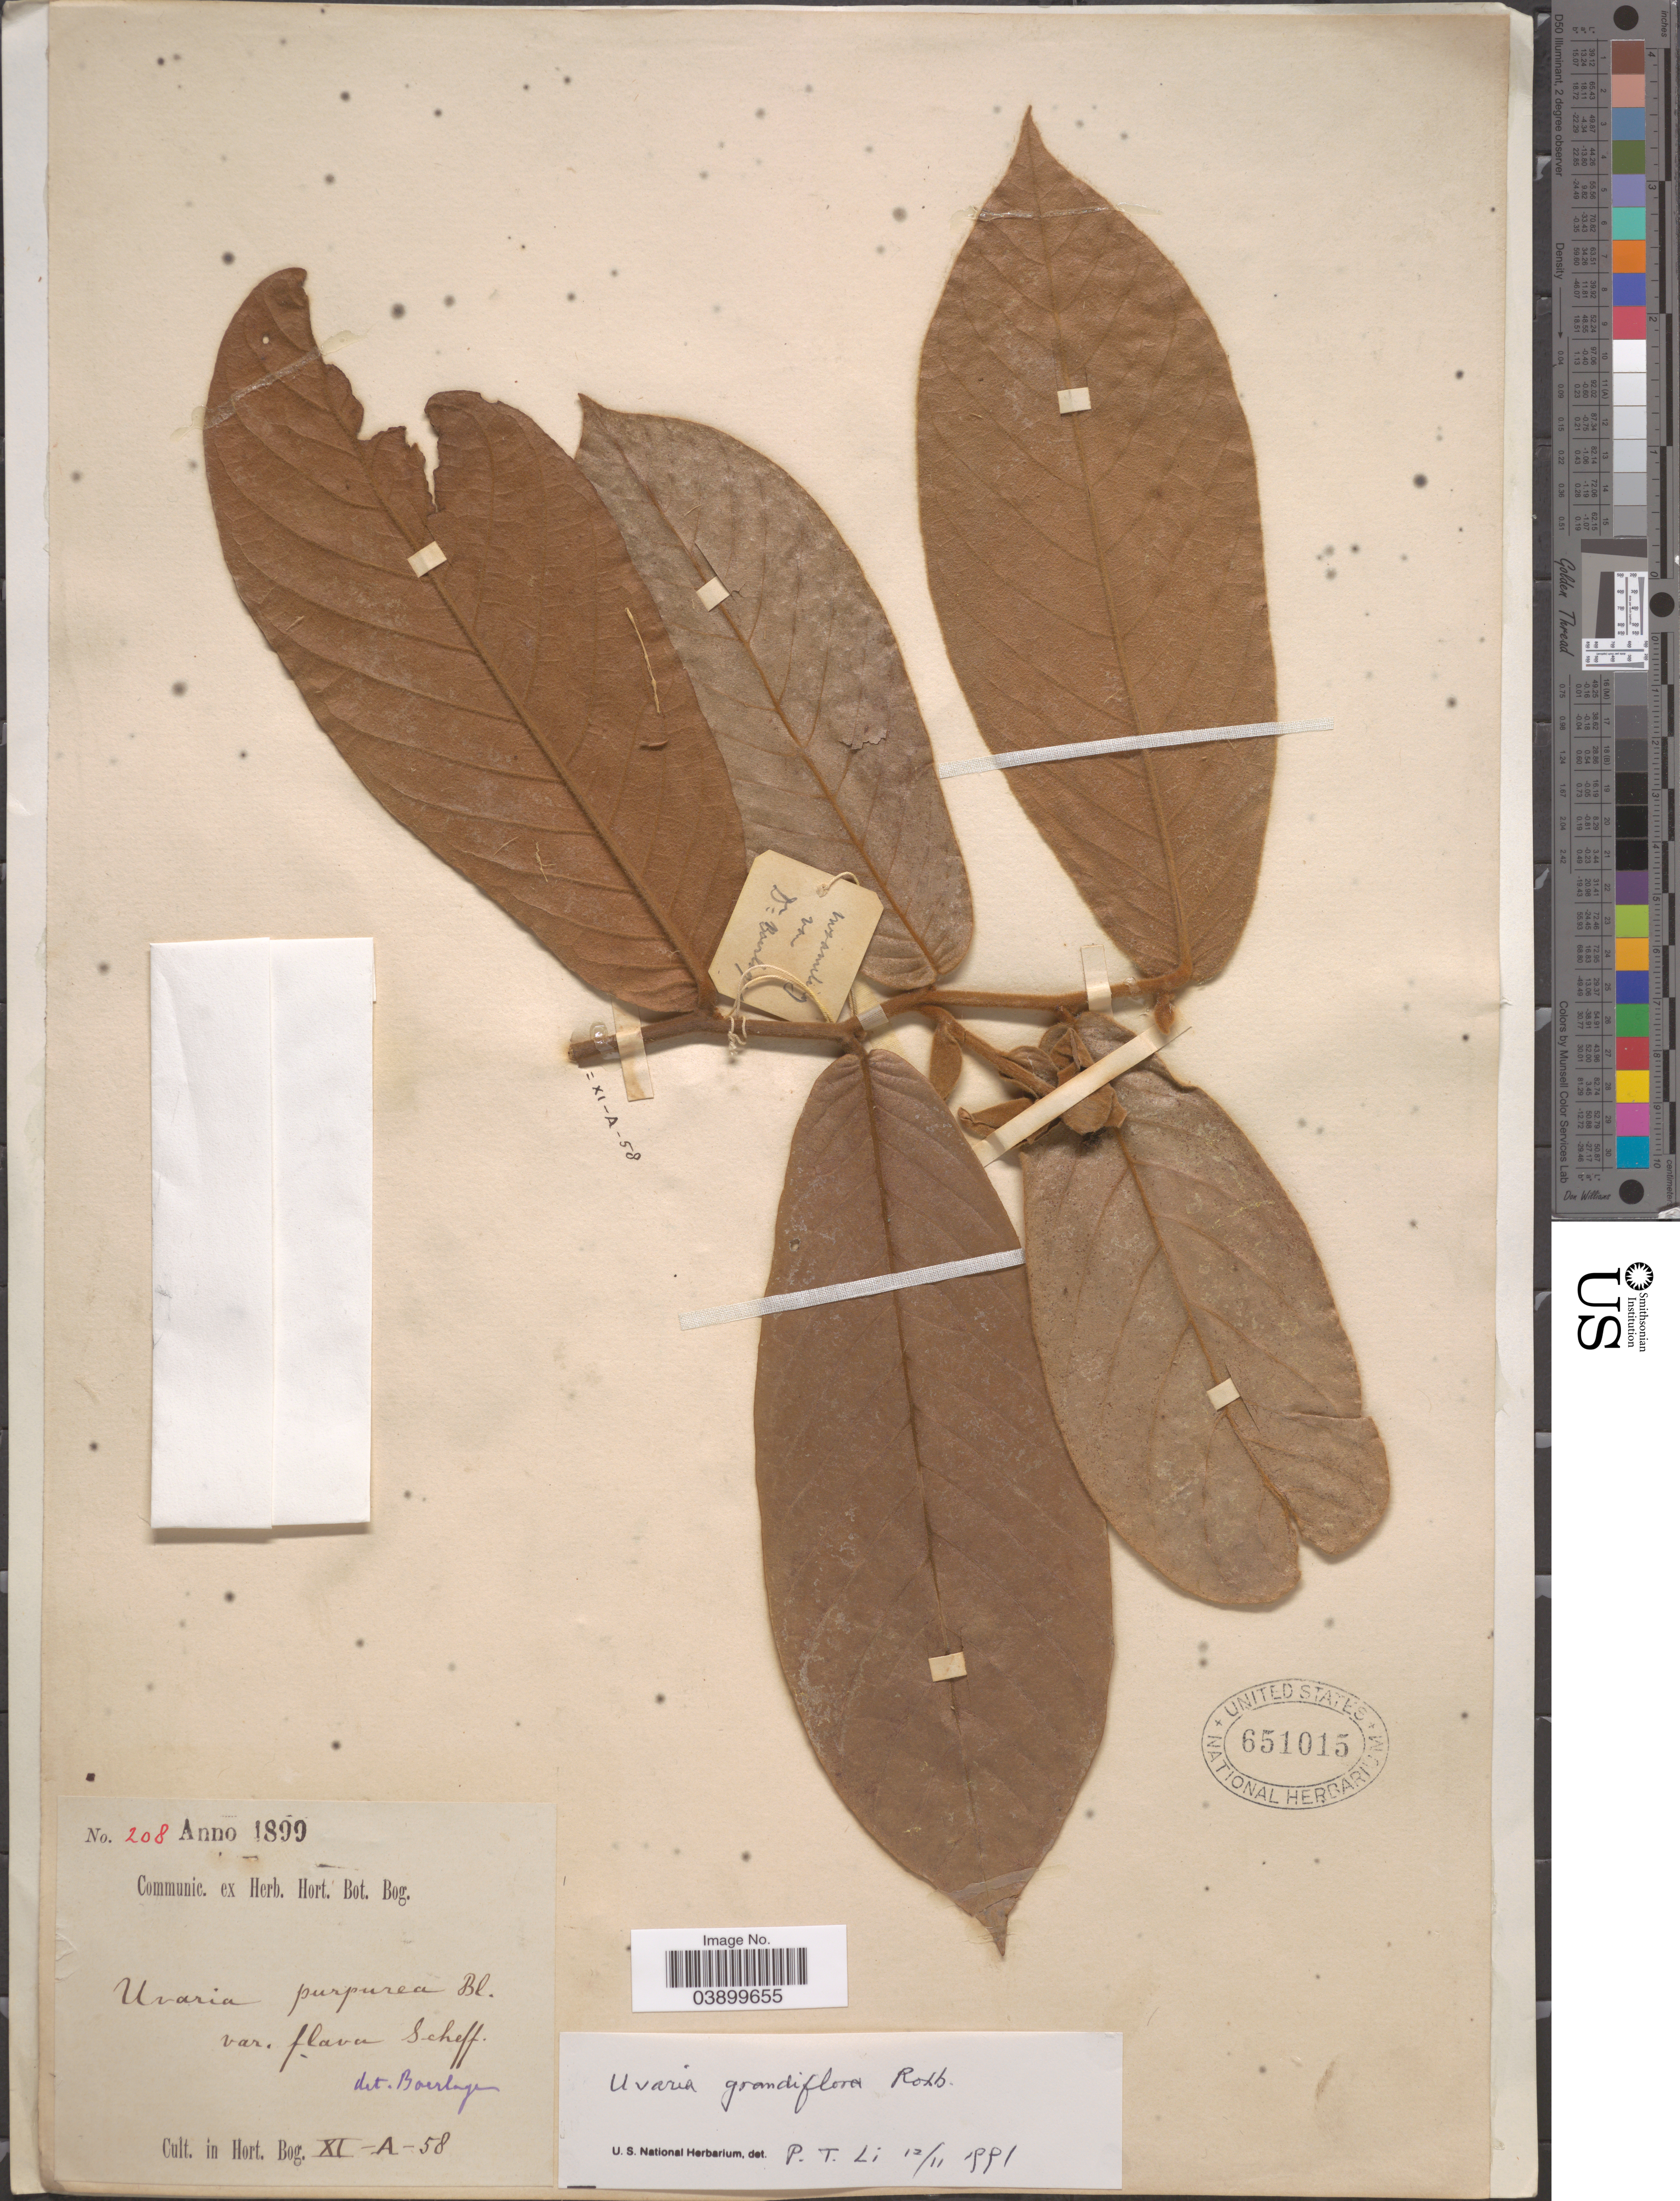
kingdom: Plantae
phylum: Tracheophyta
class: Magnoliopsida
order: Magnoliales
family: Annonaceae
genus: Uvaria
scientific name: Uvaria purpurea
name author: Blume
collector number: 208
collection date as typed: XI-A-58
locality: Cult. in hort. bog.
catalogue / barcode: US 651015